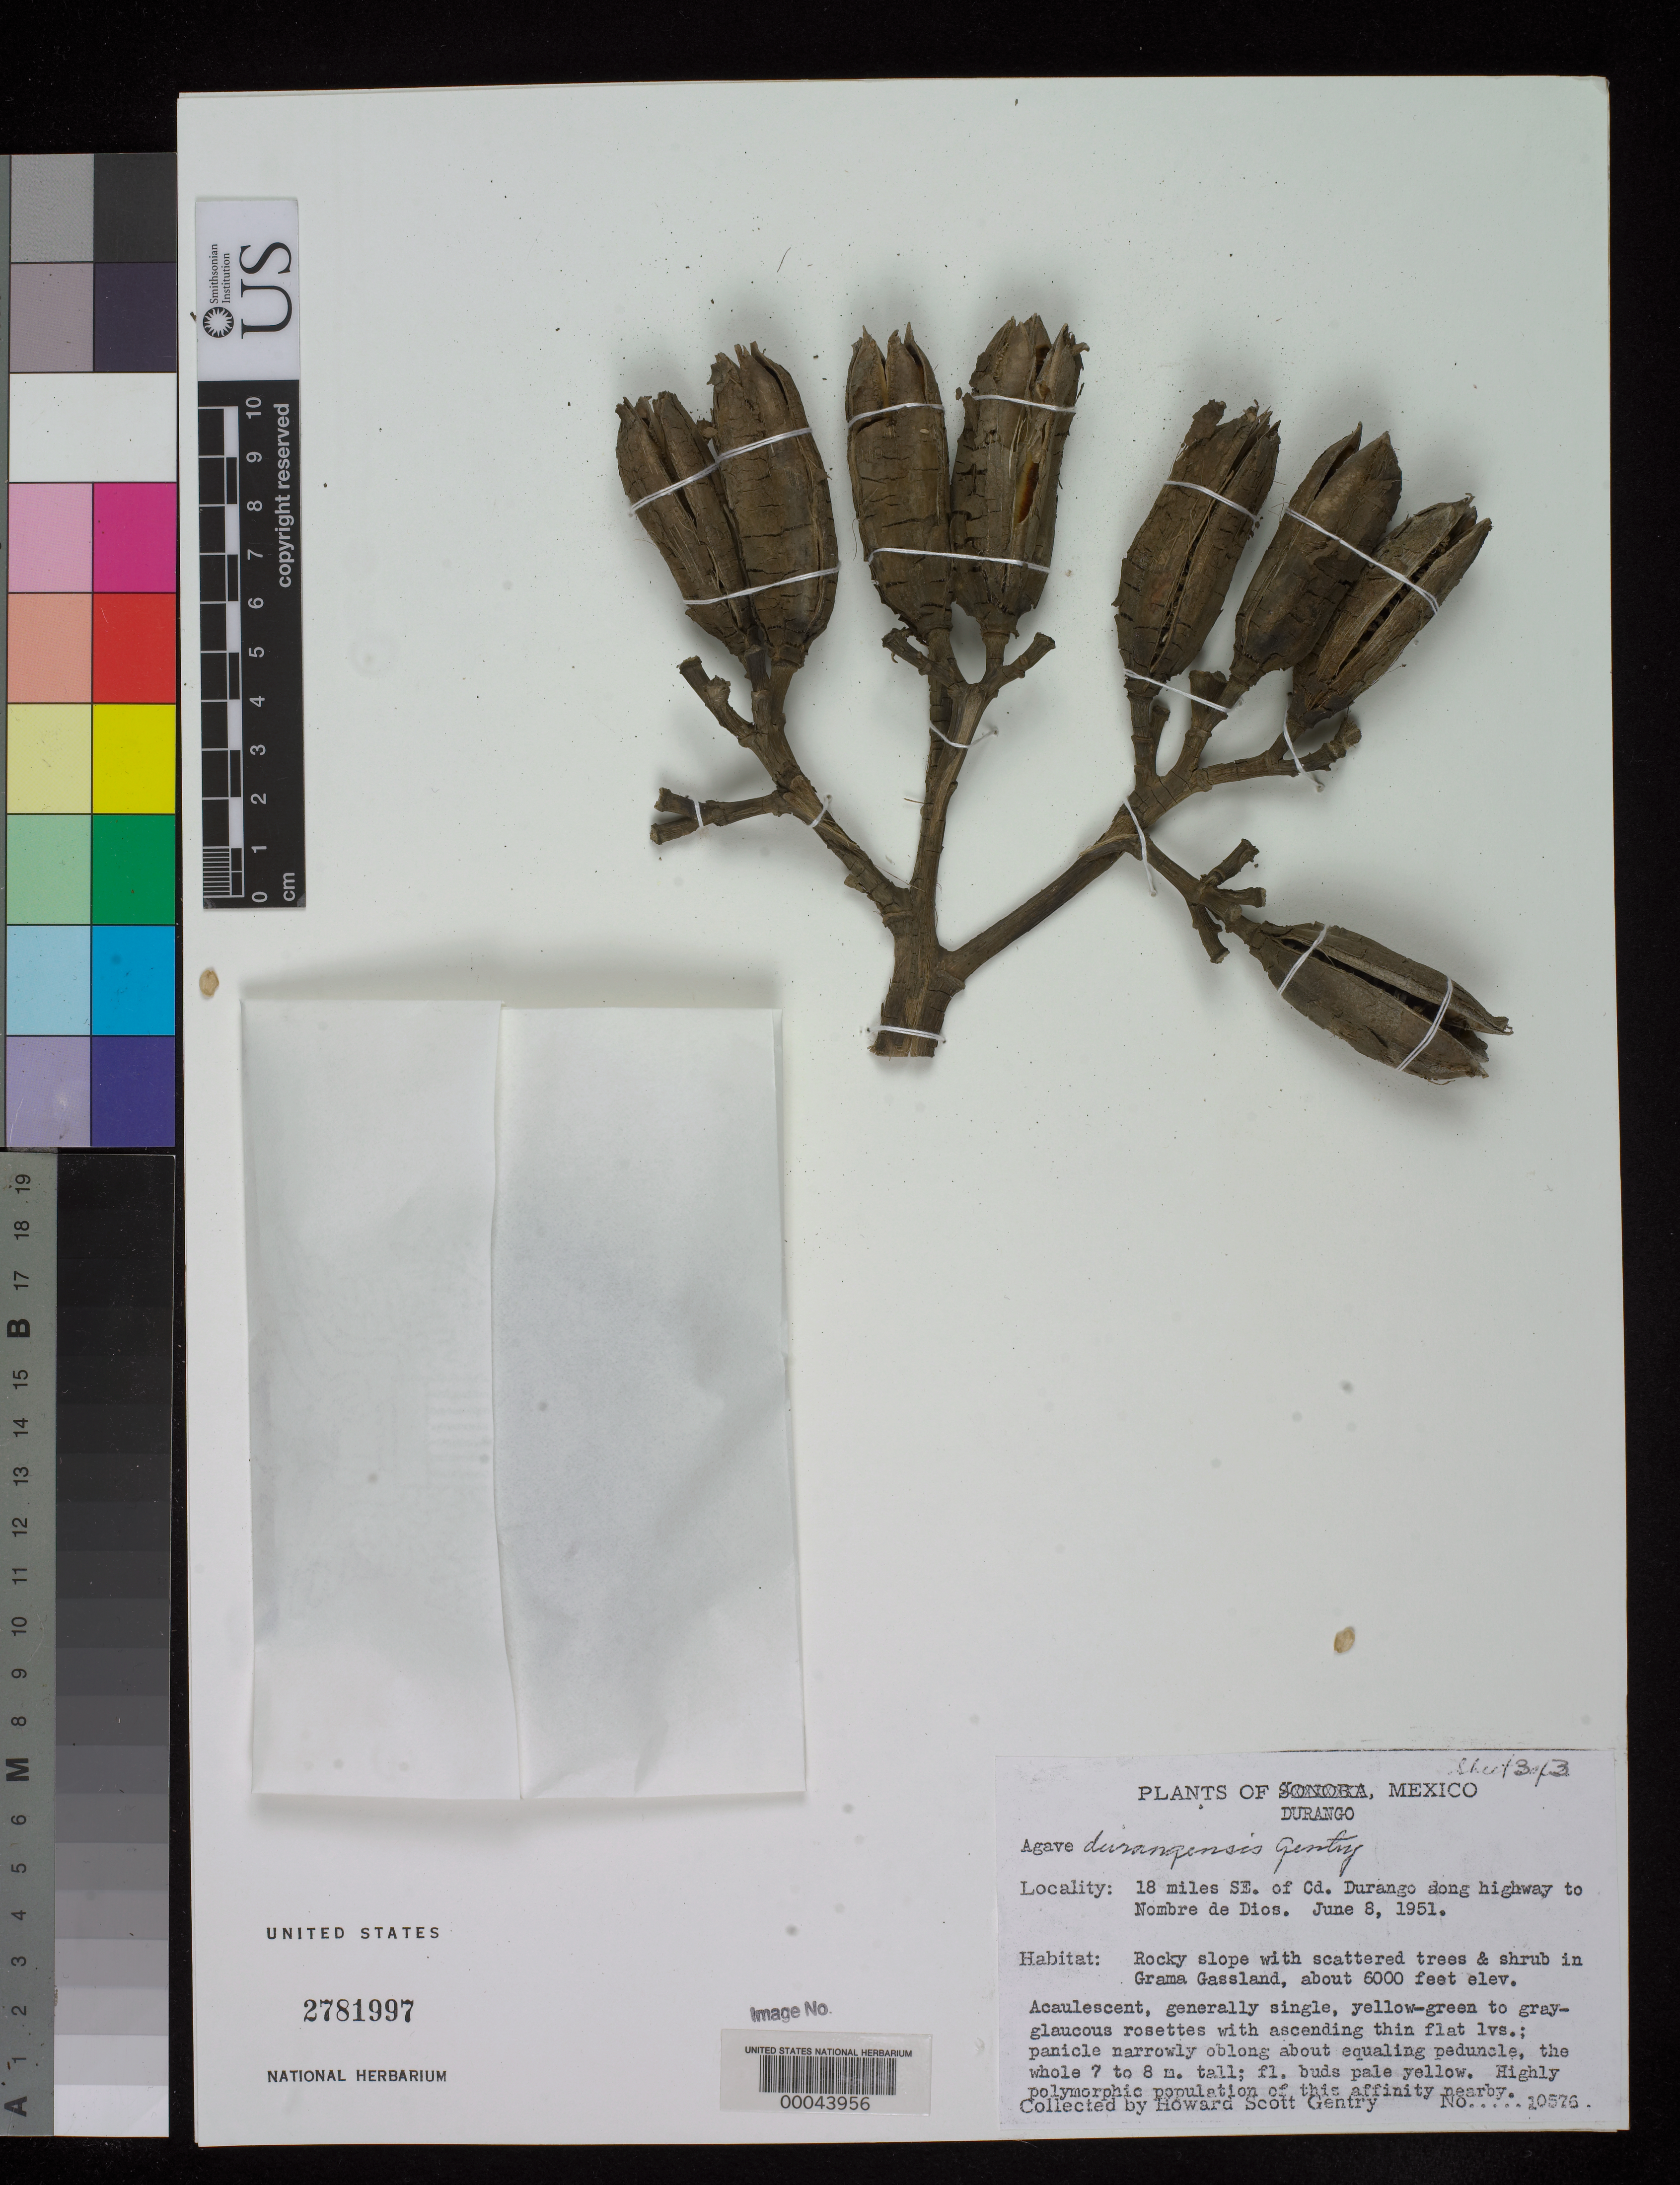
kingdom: Plantae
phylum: Tracheophyta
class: Liliopsida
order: Asparagales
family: Asparagaceae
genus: Agave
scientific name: Agave durangensis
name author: Gentry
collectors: H. S. Gentry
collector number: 10576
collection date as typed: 08 Jun 1951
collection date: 1951-06-08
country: Mexico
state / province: Durango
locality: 18 mi SE of Cd Durango along highway to Nombre de Dios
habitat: Rocky slope w/scattered trees & shrub in grama grassland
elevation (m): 1829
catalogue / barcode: US 2781997